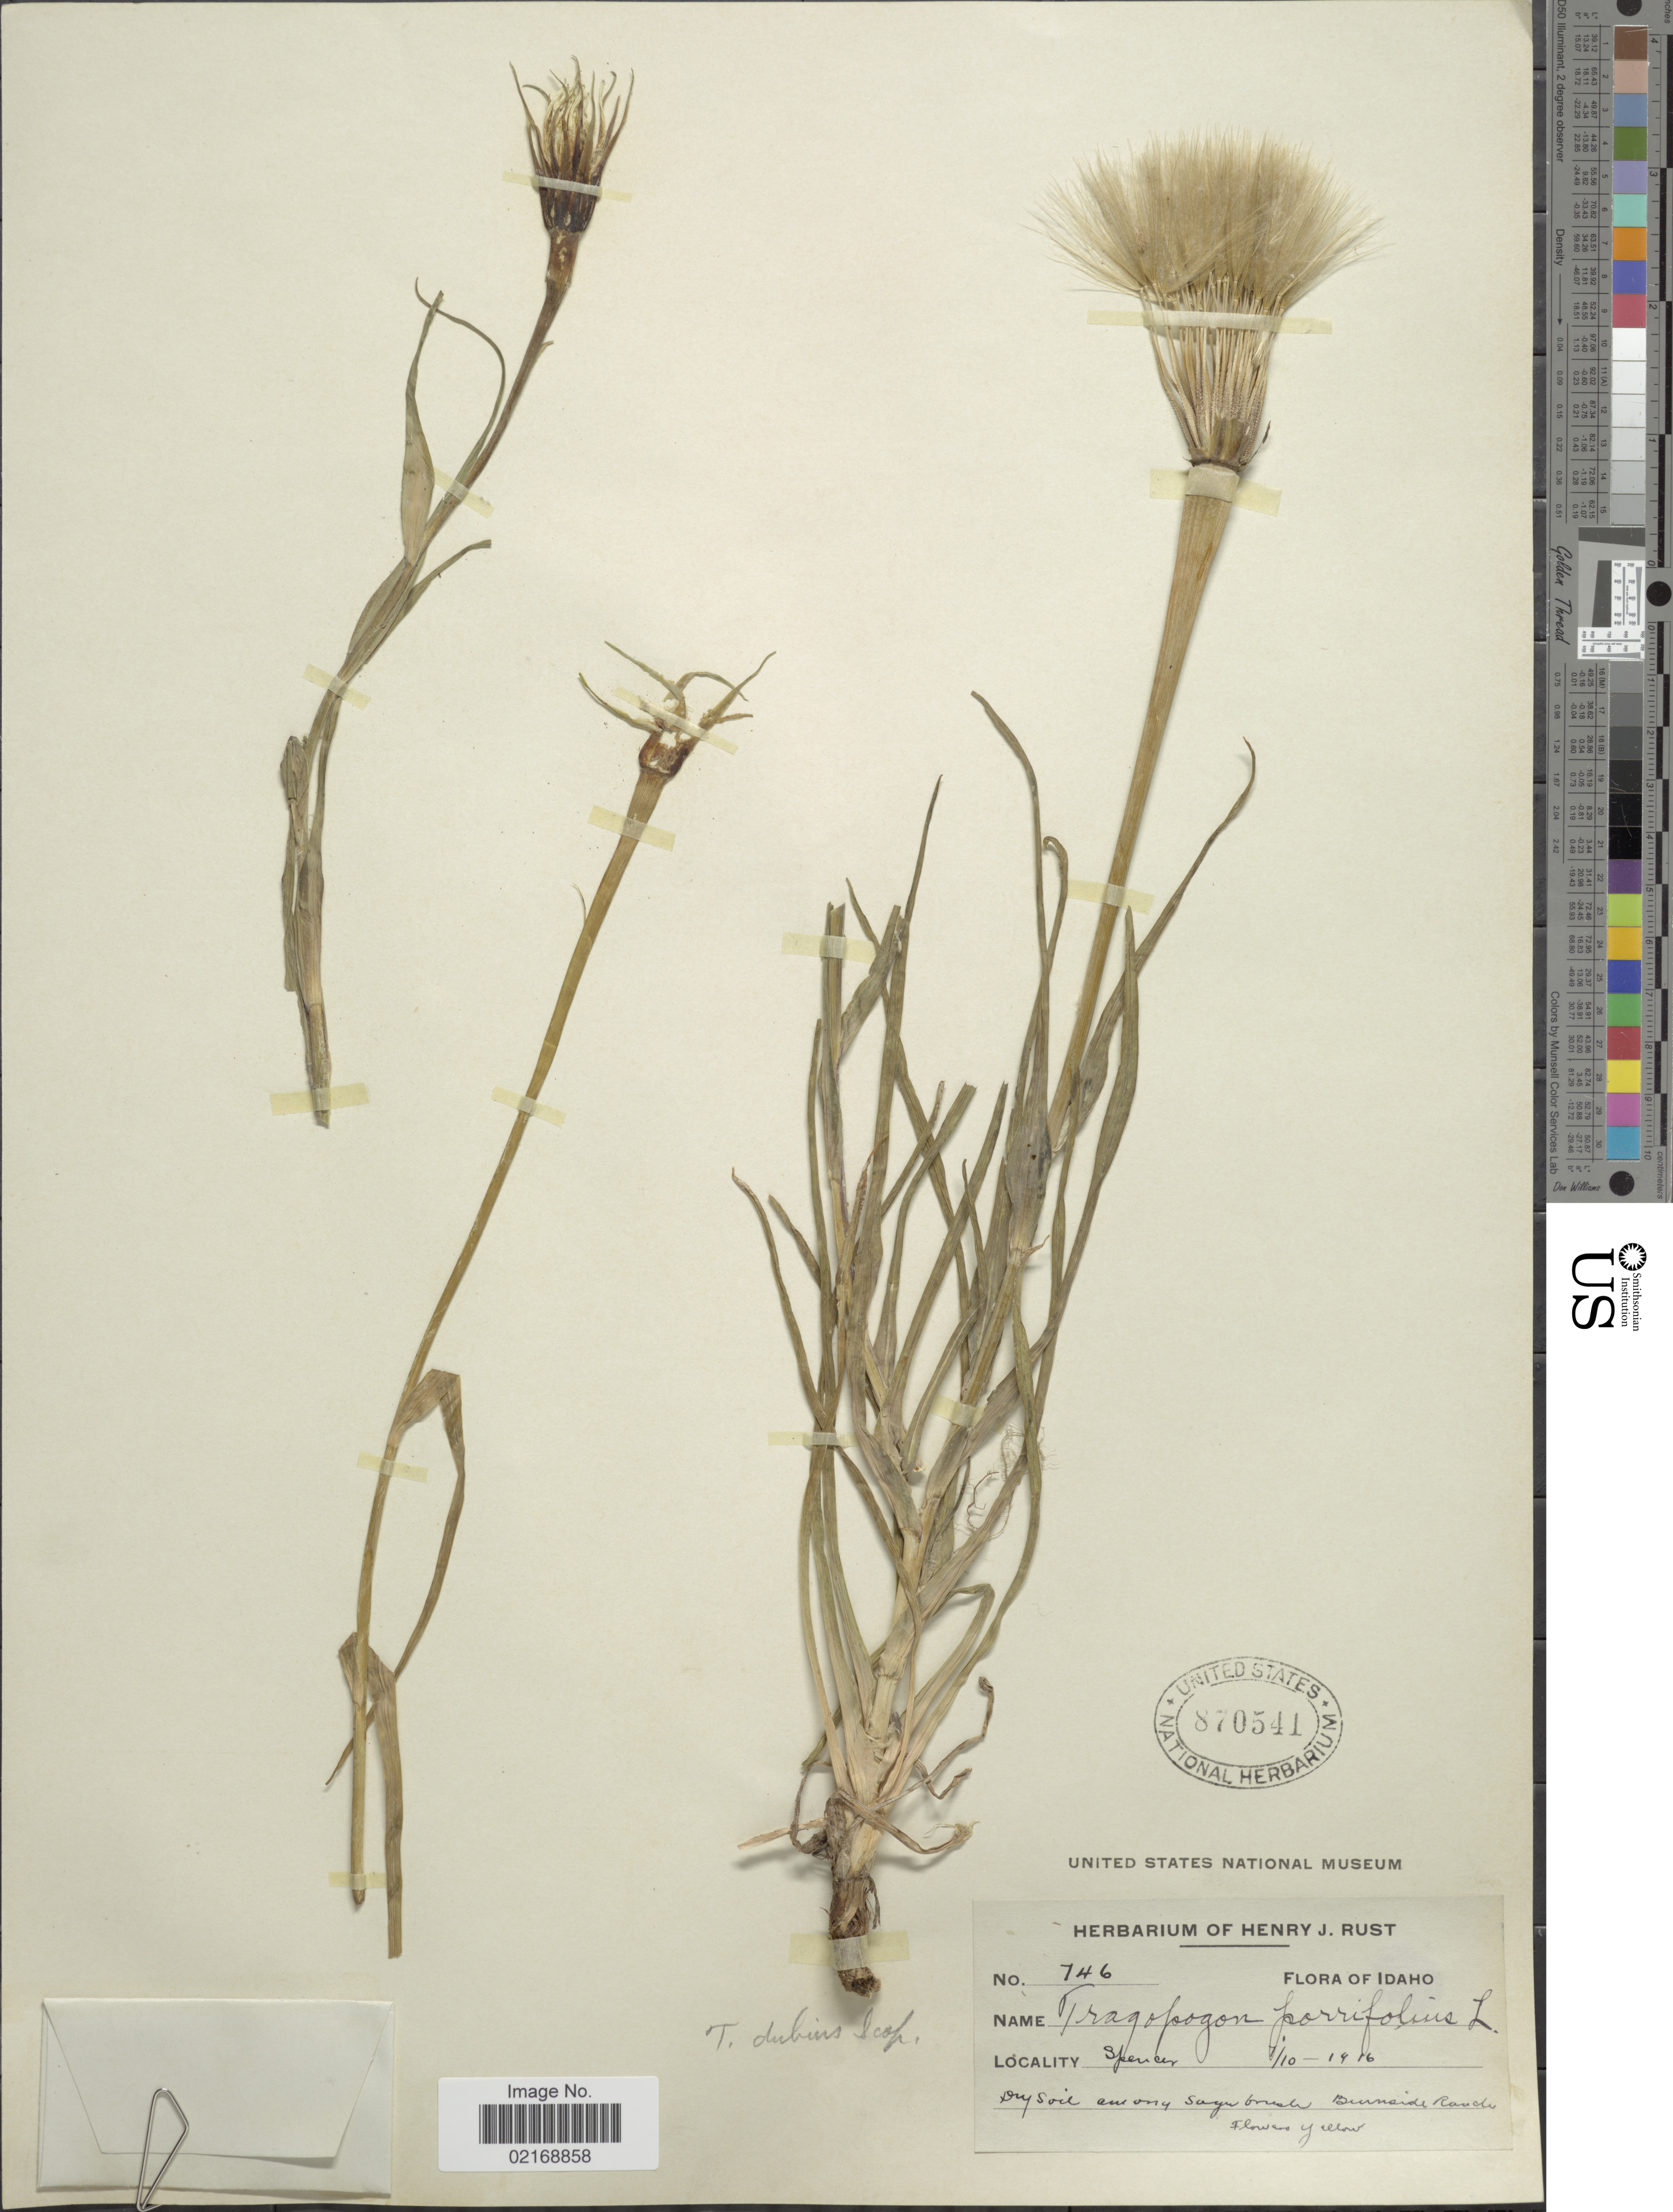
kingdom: Plantae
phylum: Tracheophyta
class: Magnoliopsida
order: Asterales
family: Asteraceae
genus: Tragopogon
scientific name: Tragopogon dubius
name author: Scop.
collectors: ex herb. Henry J. Rust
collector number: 746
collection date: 1916-07-10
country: United States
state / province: Idaho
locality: Spencer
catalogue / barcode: US 870541